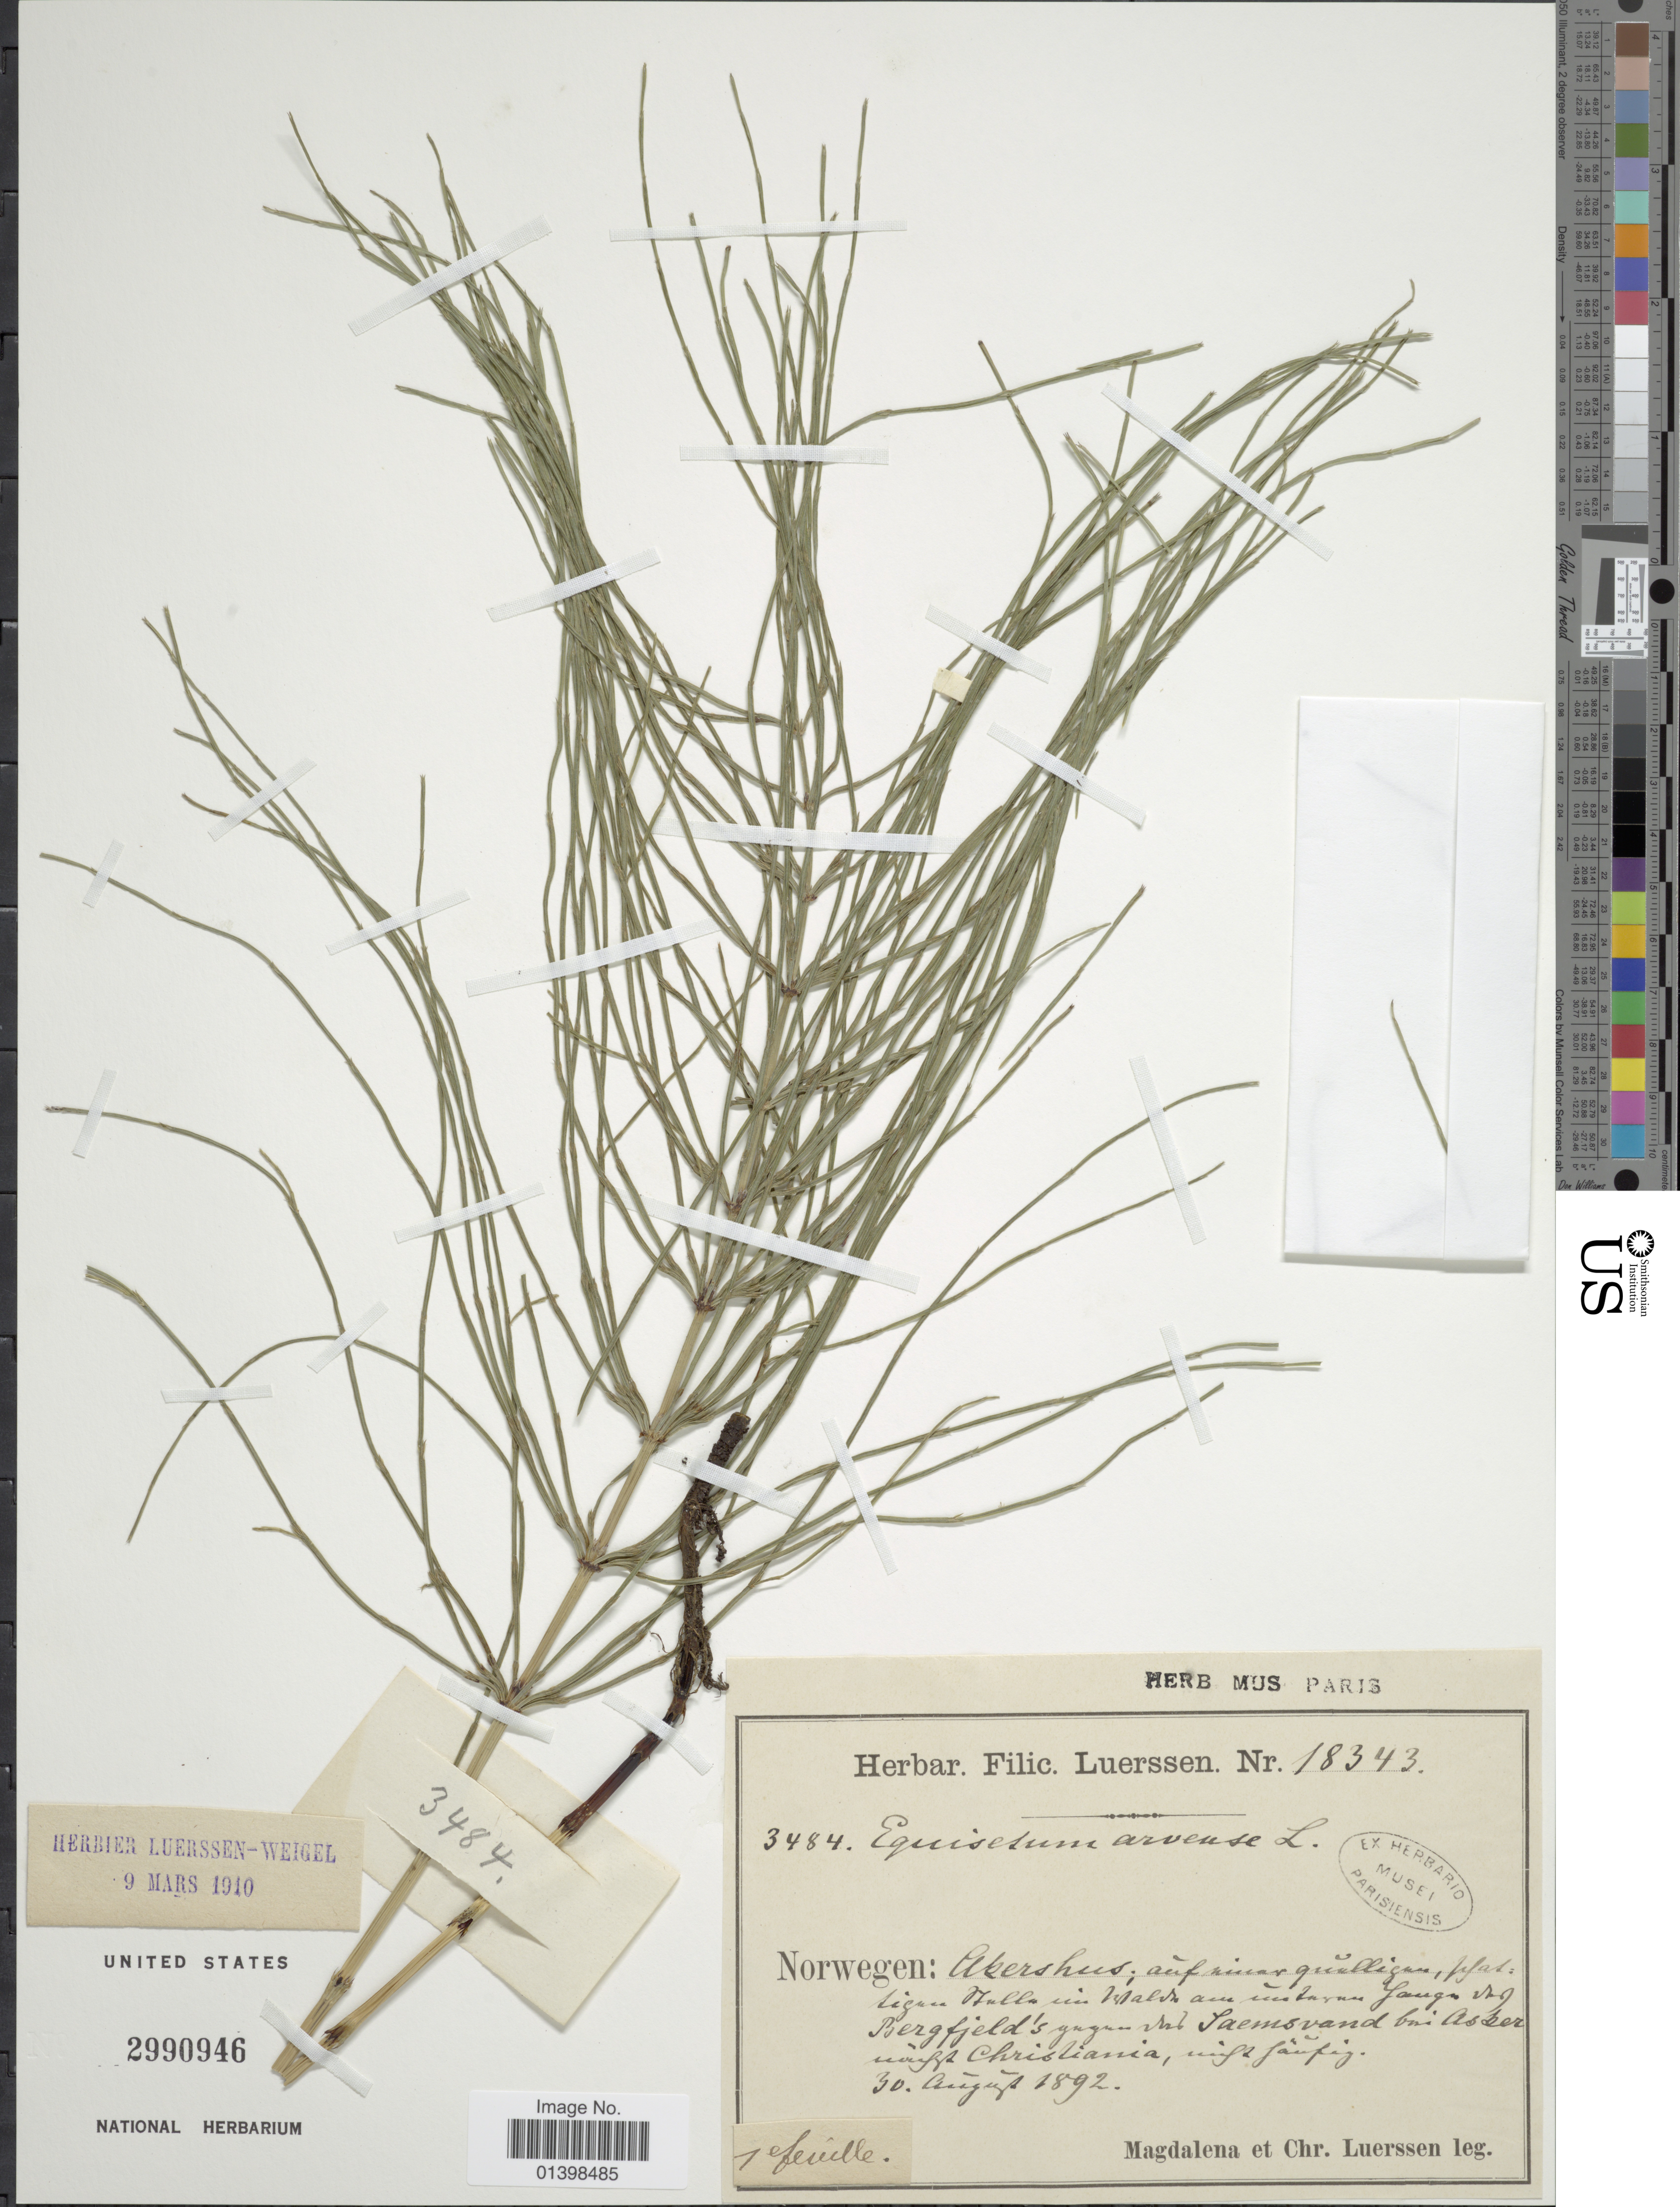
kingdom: Plantae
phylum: Tracheophyta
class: Polypodiopsida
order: Equisetales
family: Equisetaceae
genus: Equisetum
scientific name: Equisetum arvense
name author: L.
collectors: M. Luerssen & C. Luerssen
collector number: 3484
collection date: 1892-08-30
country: Norway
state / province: Akershus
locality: Akershus [illegible text]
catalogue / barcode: US 2990946